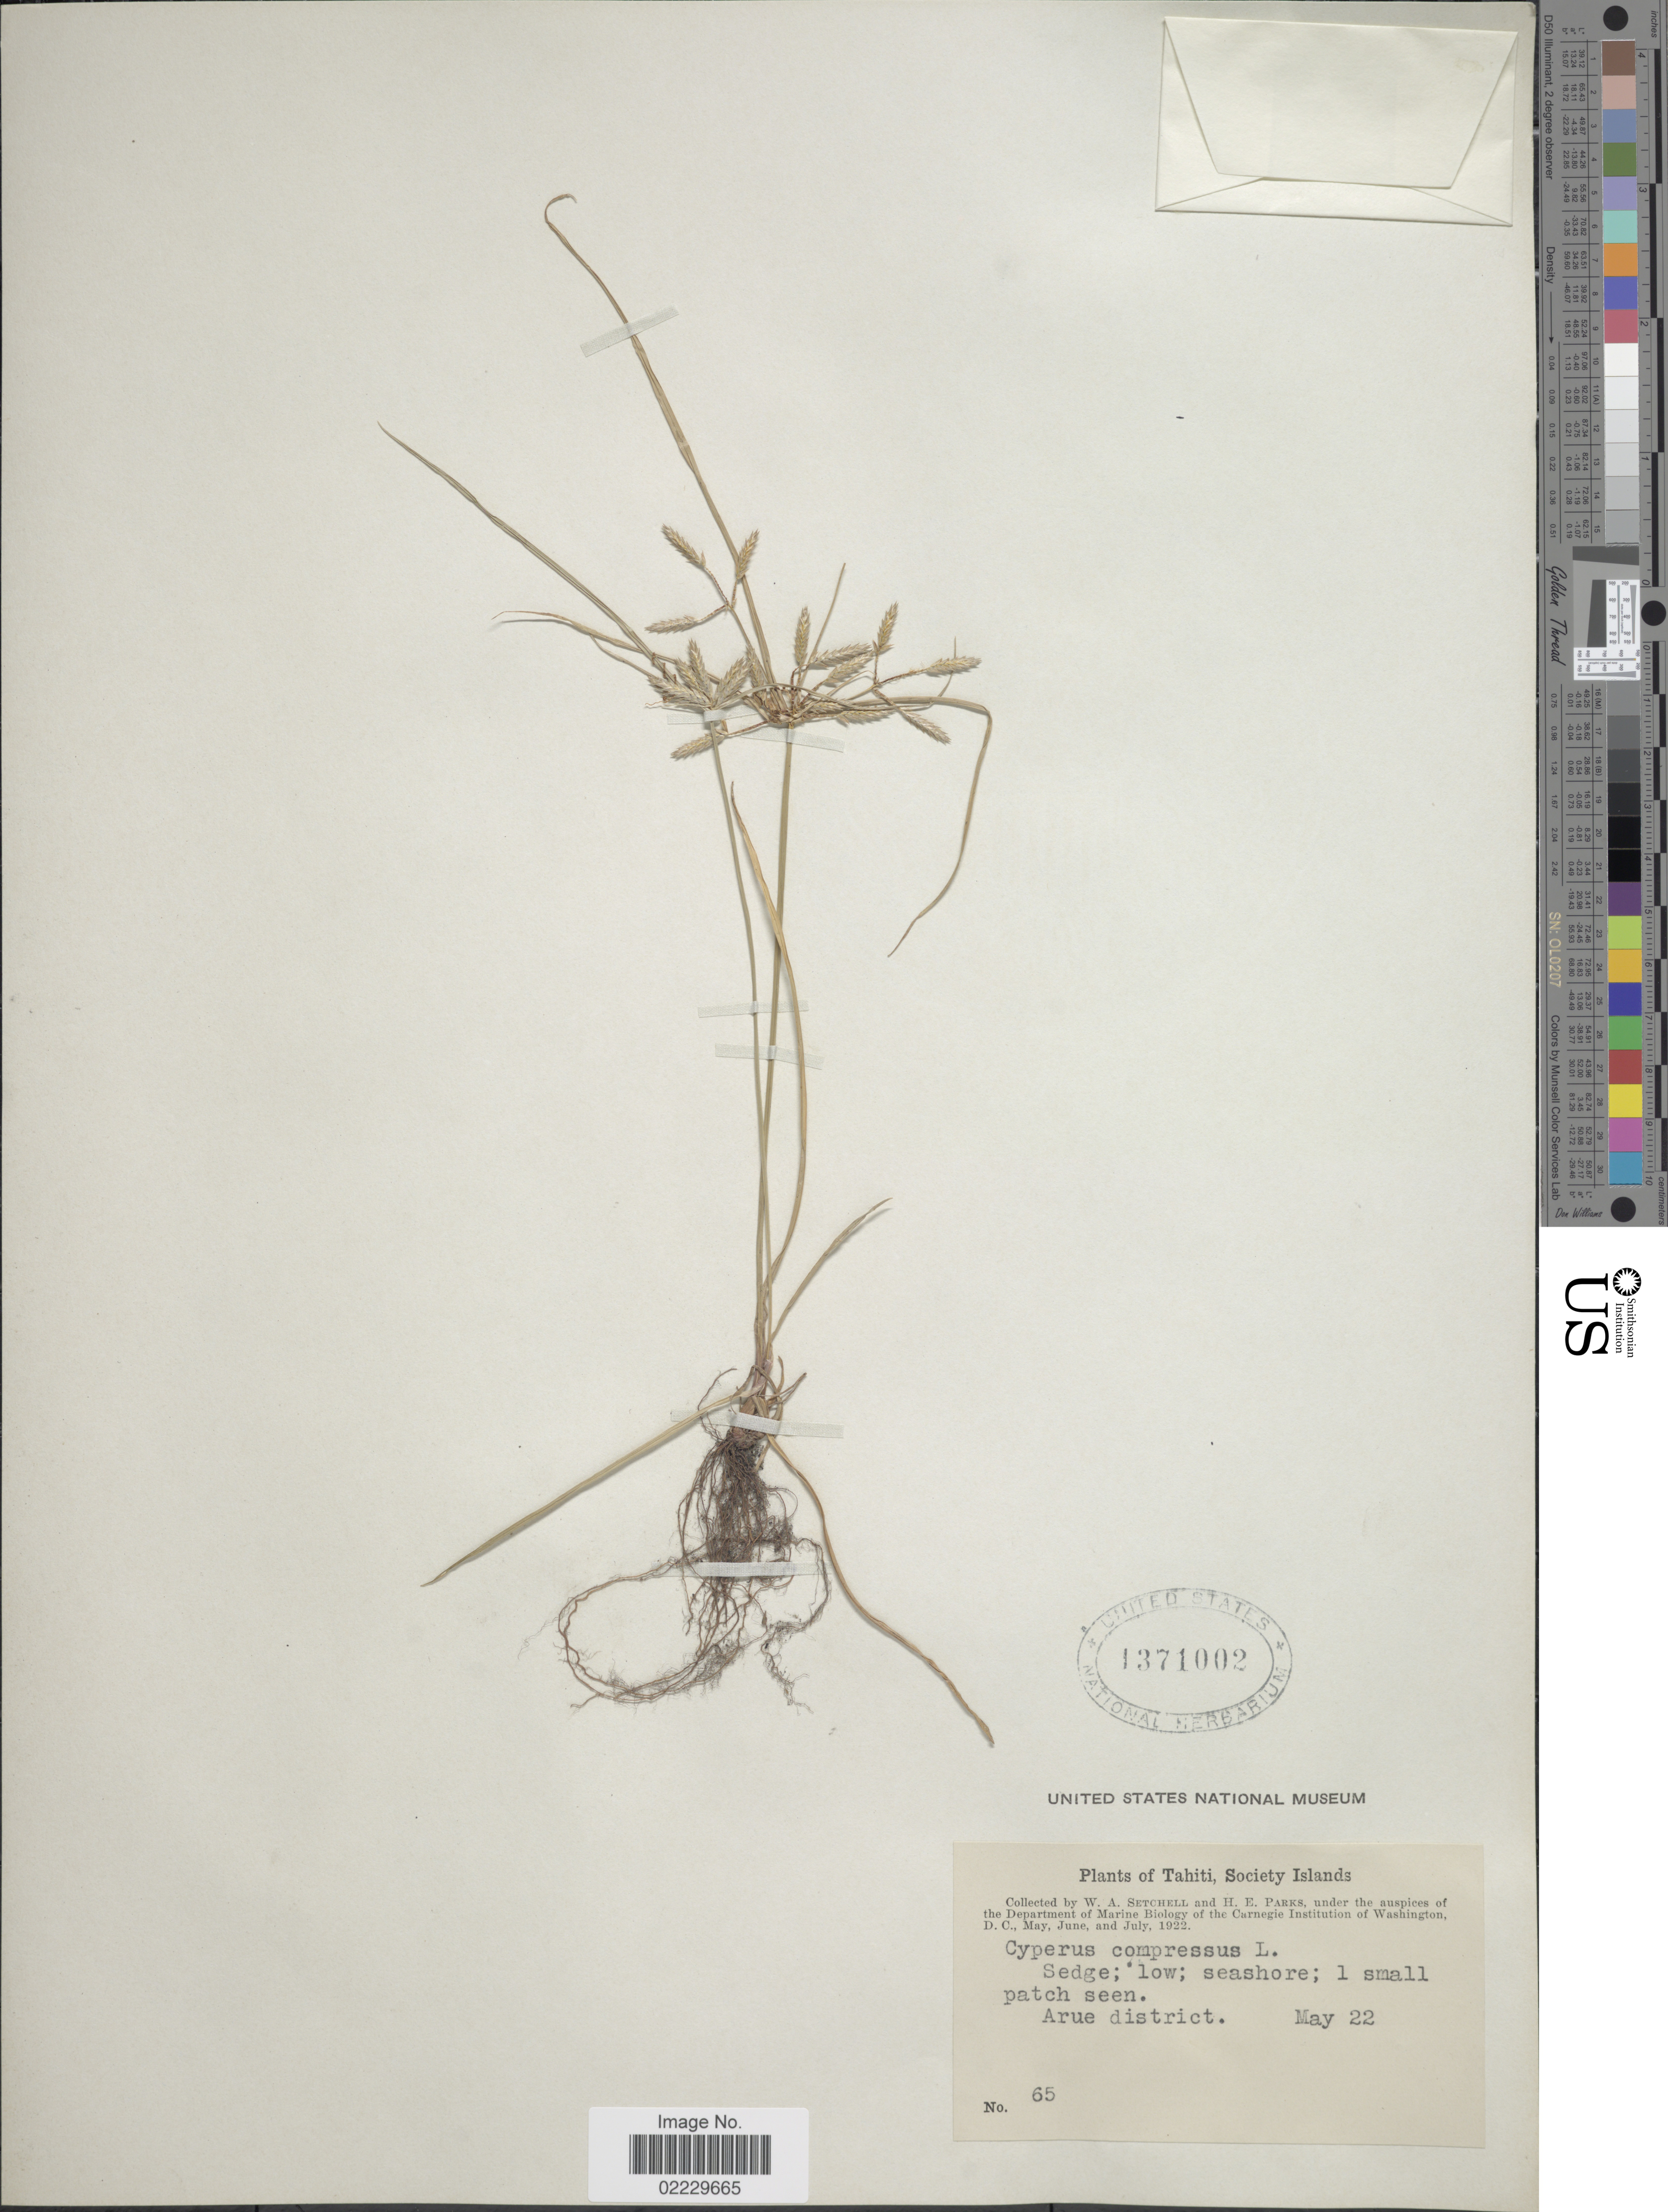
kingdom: Plantae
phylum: Tracheophyta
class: Liliopsida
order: Poales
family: Cyperaceae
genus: Cyperus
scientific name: Cyperus compressus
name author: L.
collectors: W. Setchell & H. E. Parks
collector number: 65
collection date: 1922-05-22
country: French Polynesia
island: Tahiti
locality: Tahiti, Society Islands, Arue District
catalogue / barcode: US 1371002